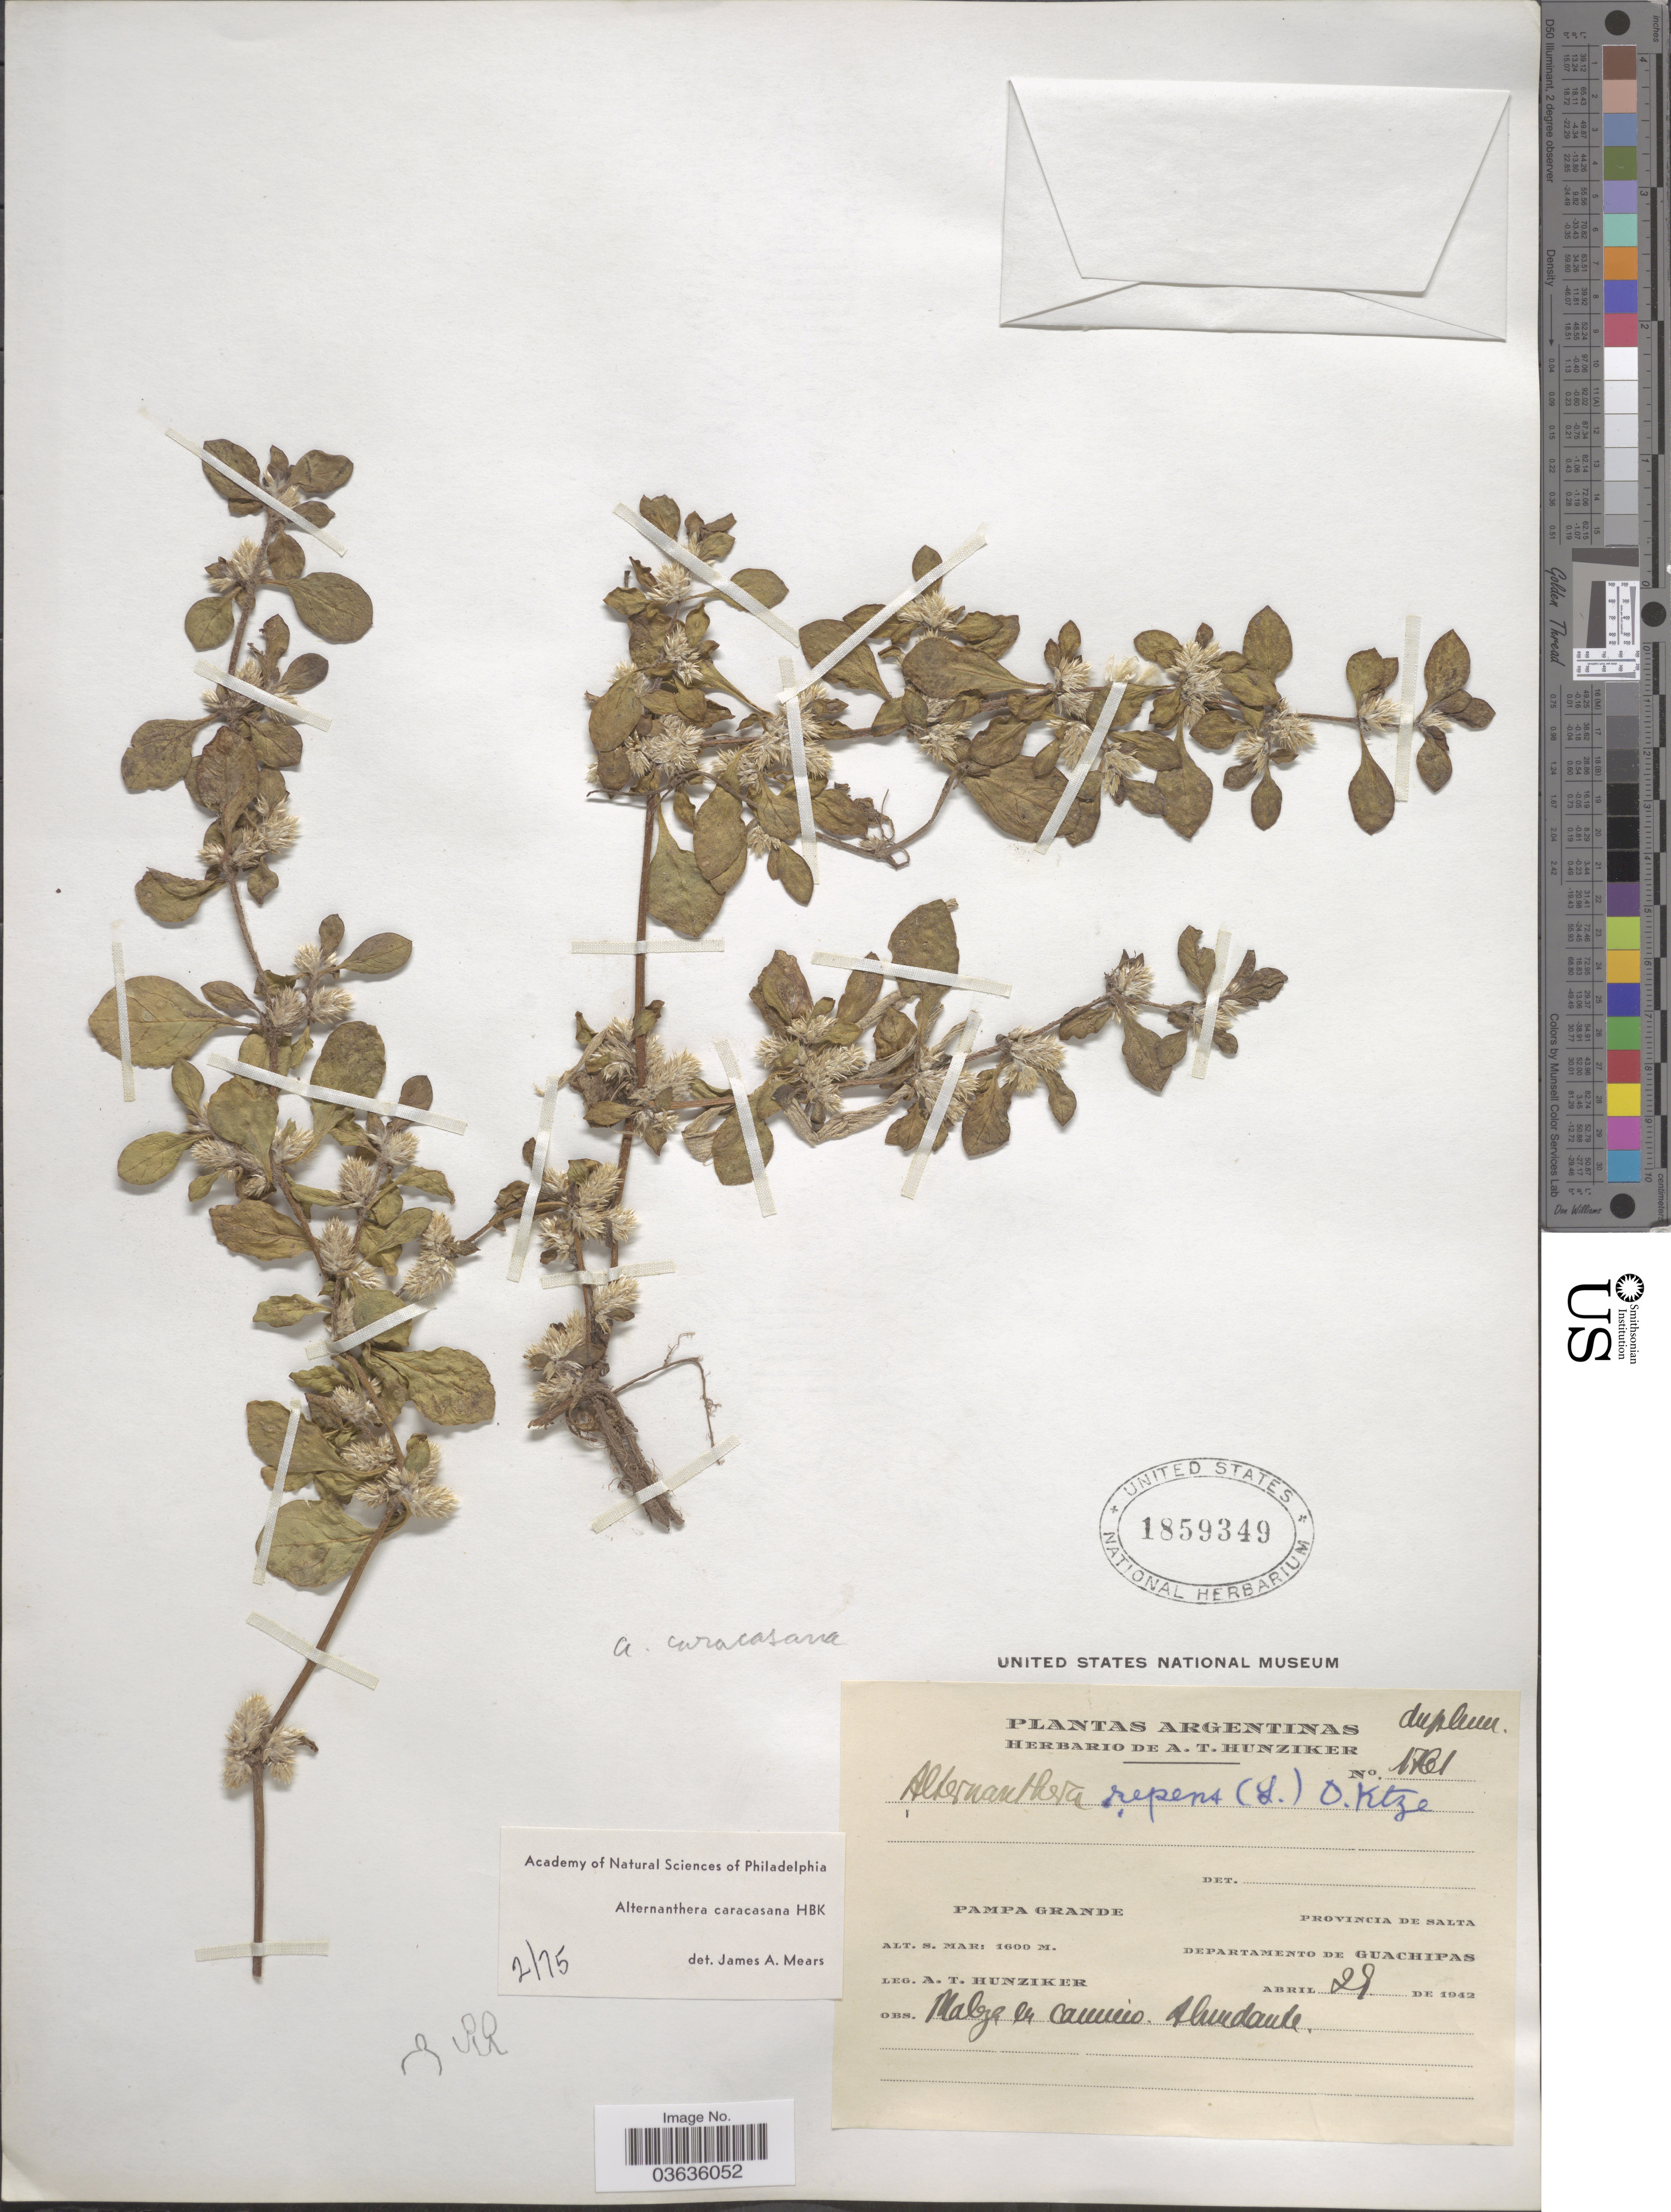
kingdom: Plantae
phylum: Tracheophyta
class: Magnoliopsida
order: Caryophyllales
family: Amaranthaceae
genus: Alternanthera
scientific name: Alternanthera caracasana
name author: Kunth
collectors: A. T. Hunziker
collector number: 1761*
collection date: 1942-04-29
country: Argentina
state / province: Salta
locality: Pampa Grande, Departamento de Guachipas.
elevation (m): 1600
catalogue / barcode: US 1859349